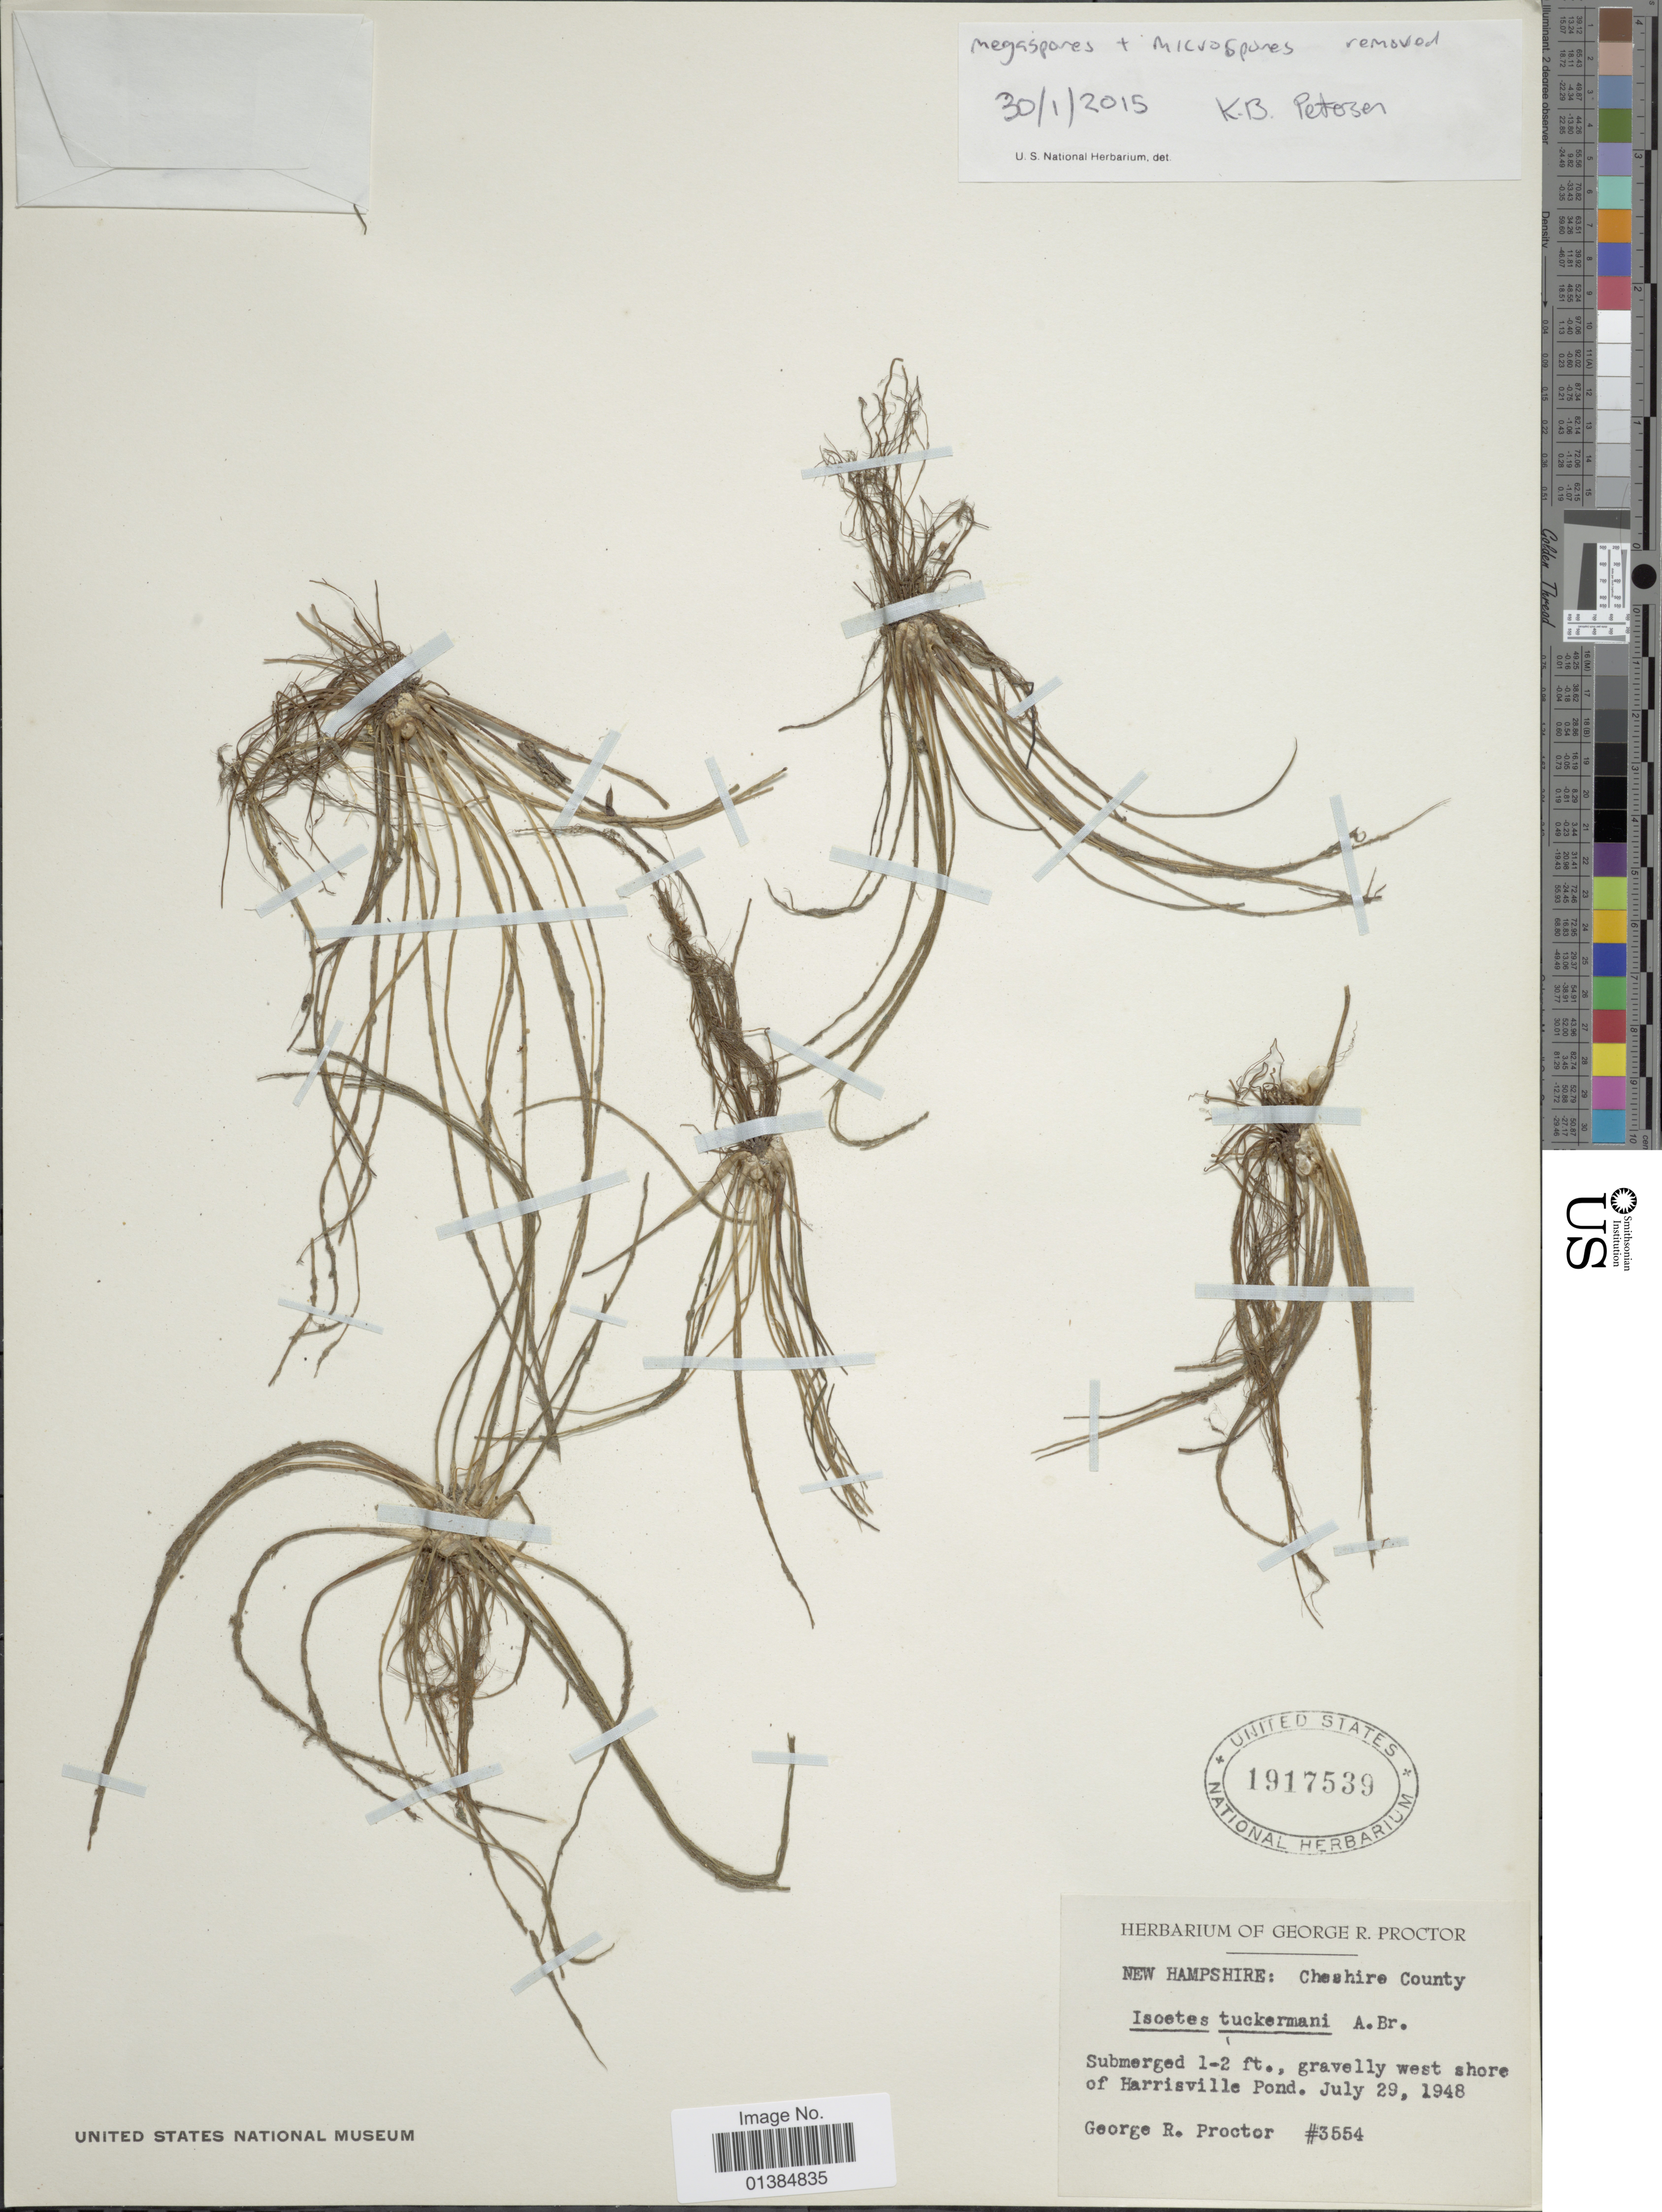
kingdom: Plantae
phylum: Tracheophyta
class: Lycopodiopsida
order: Isoetales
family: Isoetaceae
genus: Isoetes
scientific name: Isoetes tuckermanii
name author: A. Braun ex Engelm.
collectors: G. R. Proctor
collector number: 3554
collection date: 1948-07-29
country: United States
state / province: New Hampshire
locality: Cheshire County. Submerged 1-2 ft., gravelly west shore of Harrisville Pond.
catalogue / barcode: US 1917539